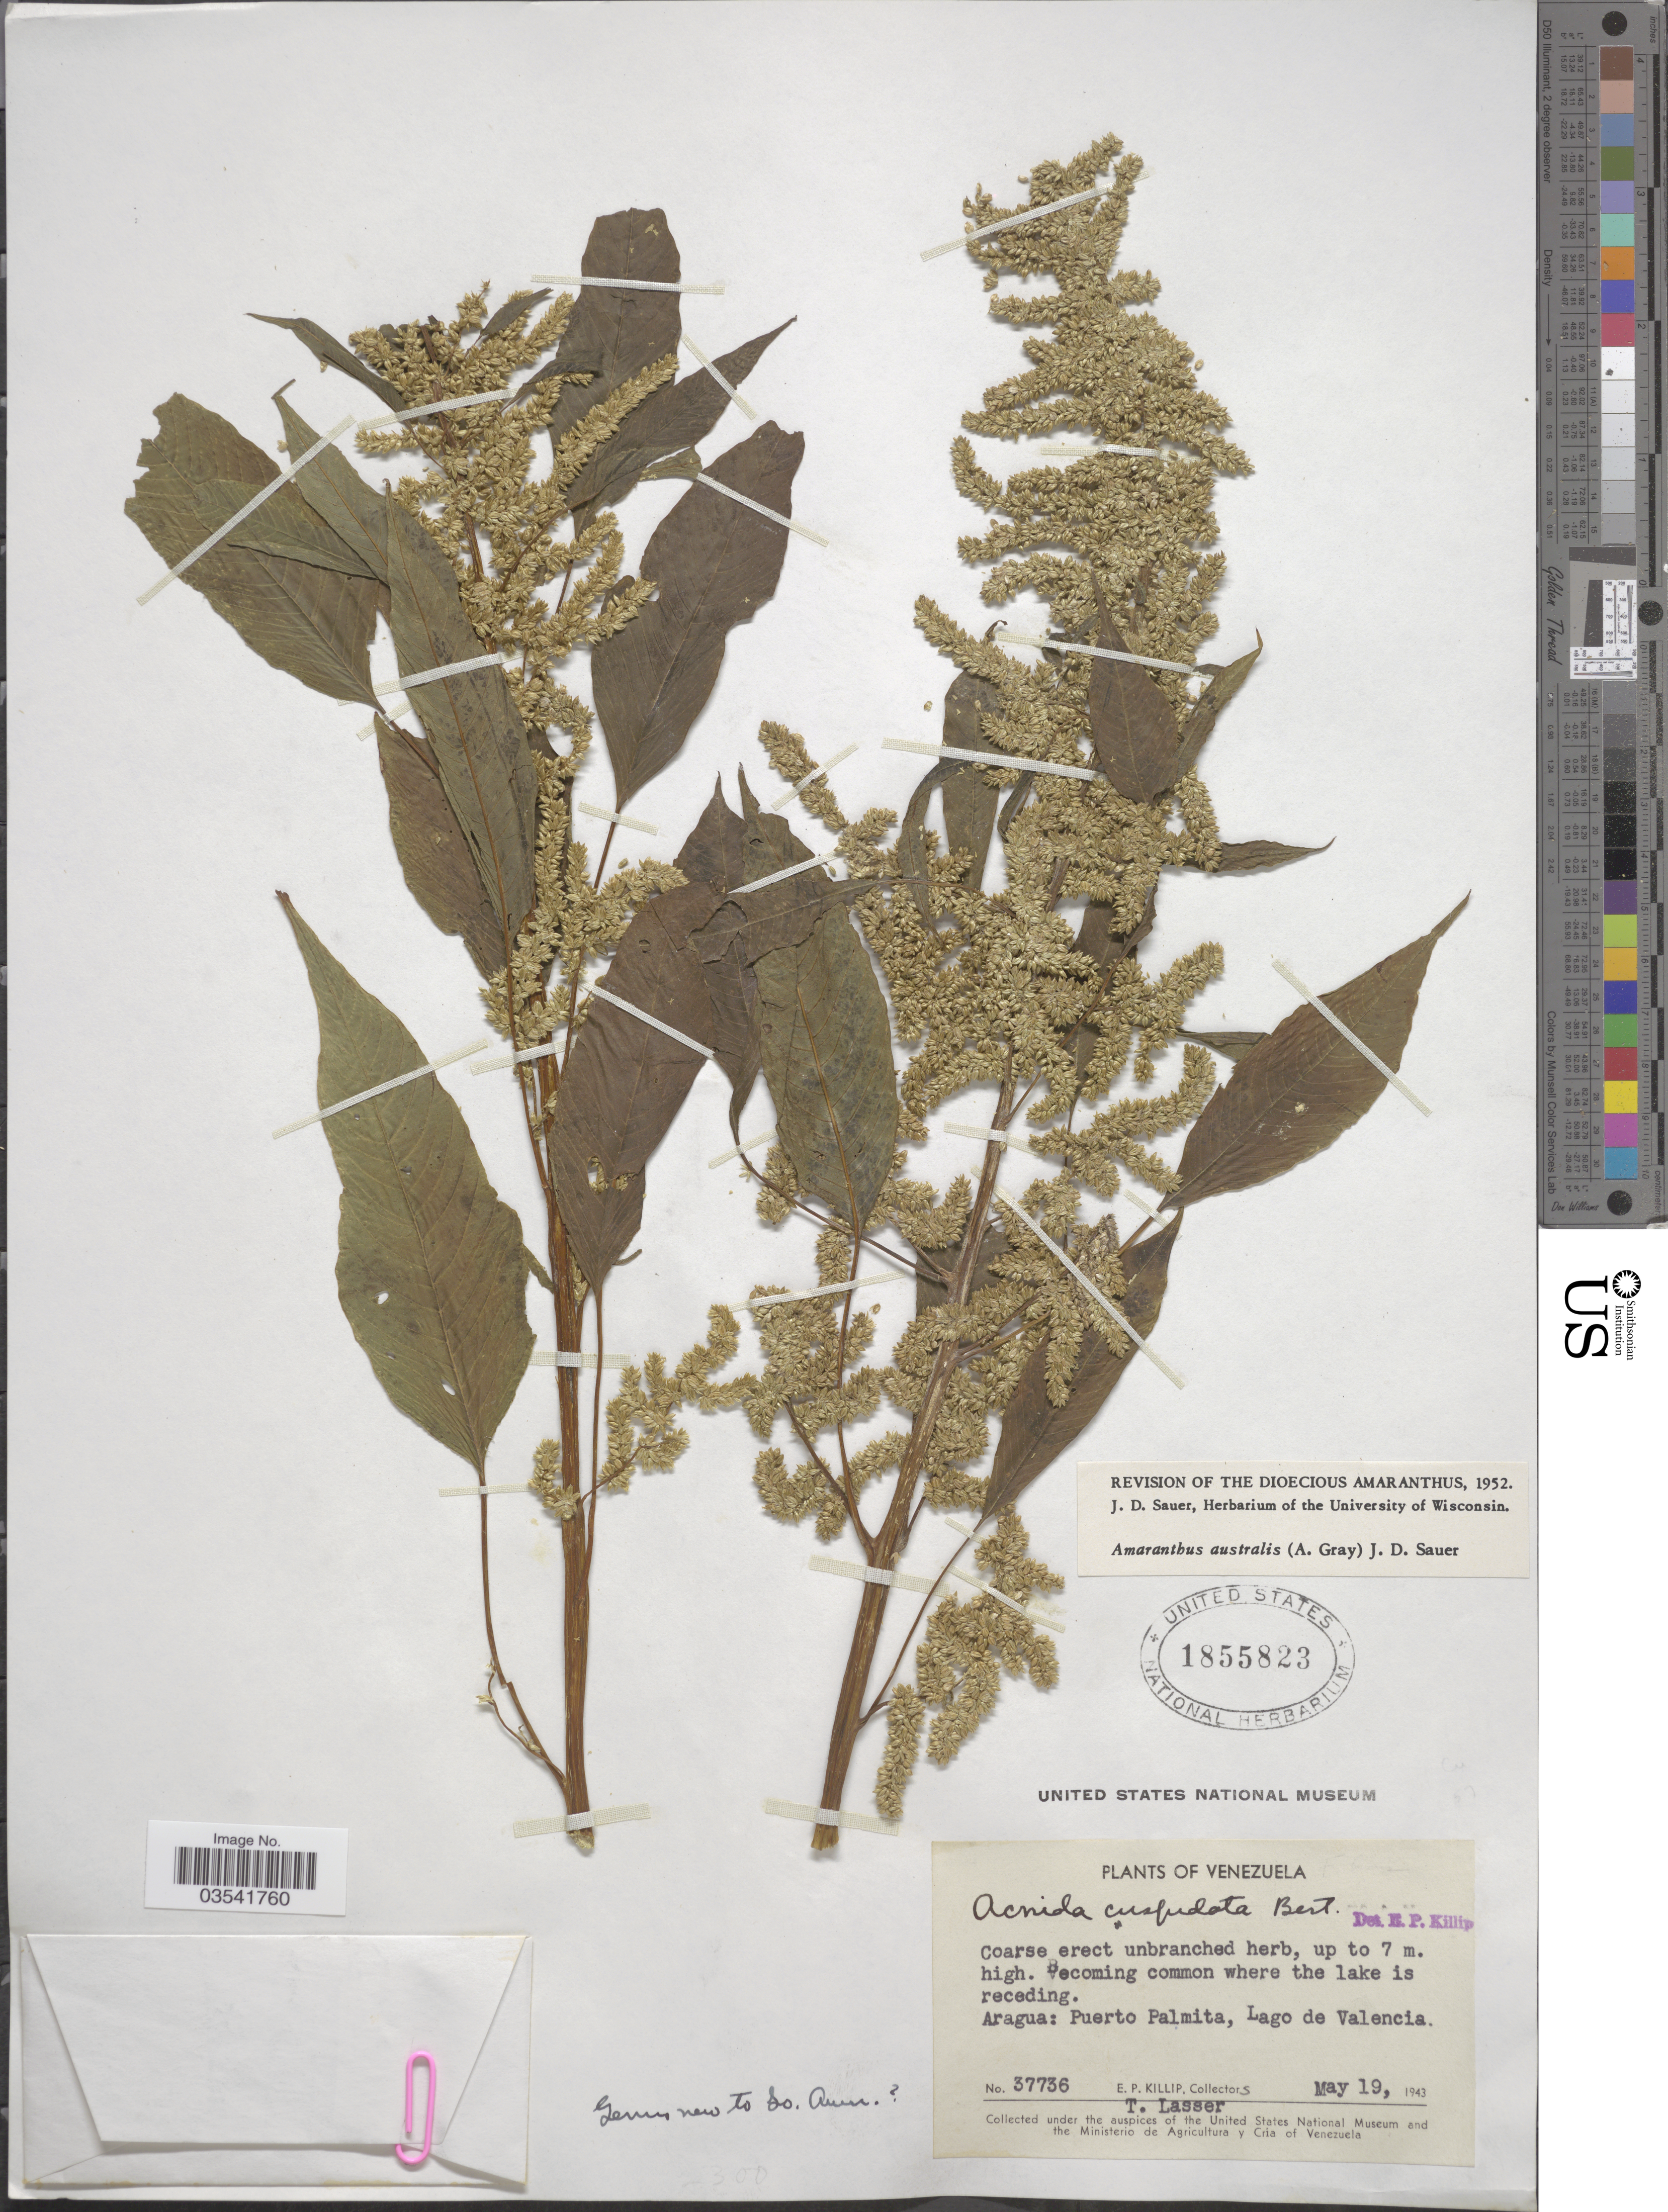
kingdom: Plantae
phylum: Tracheophyta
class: Magnoliopsida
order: Caryophyllales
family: Amaranthaceae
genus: Amaranthus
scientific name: Amaranthus australis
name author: (A. Gray) J.D. Sauer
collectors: E. P. Killip & T. Lasser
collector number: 37736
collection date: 1943-05-19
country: Venezuela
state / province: Aragua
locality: Puerto Palmita, Lago de Valencia.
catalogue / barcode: US 1855823